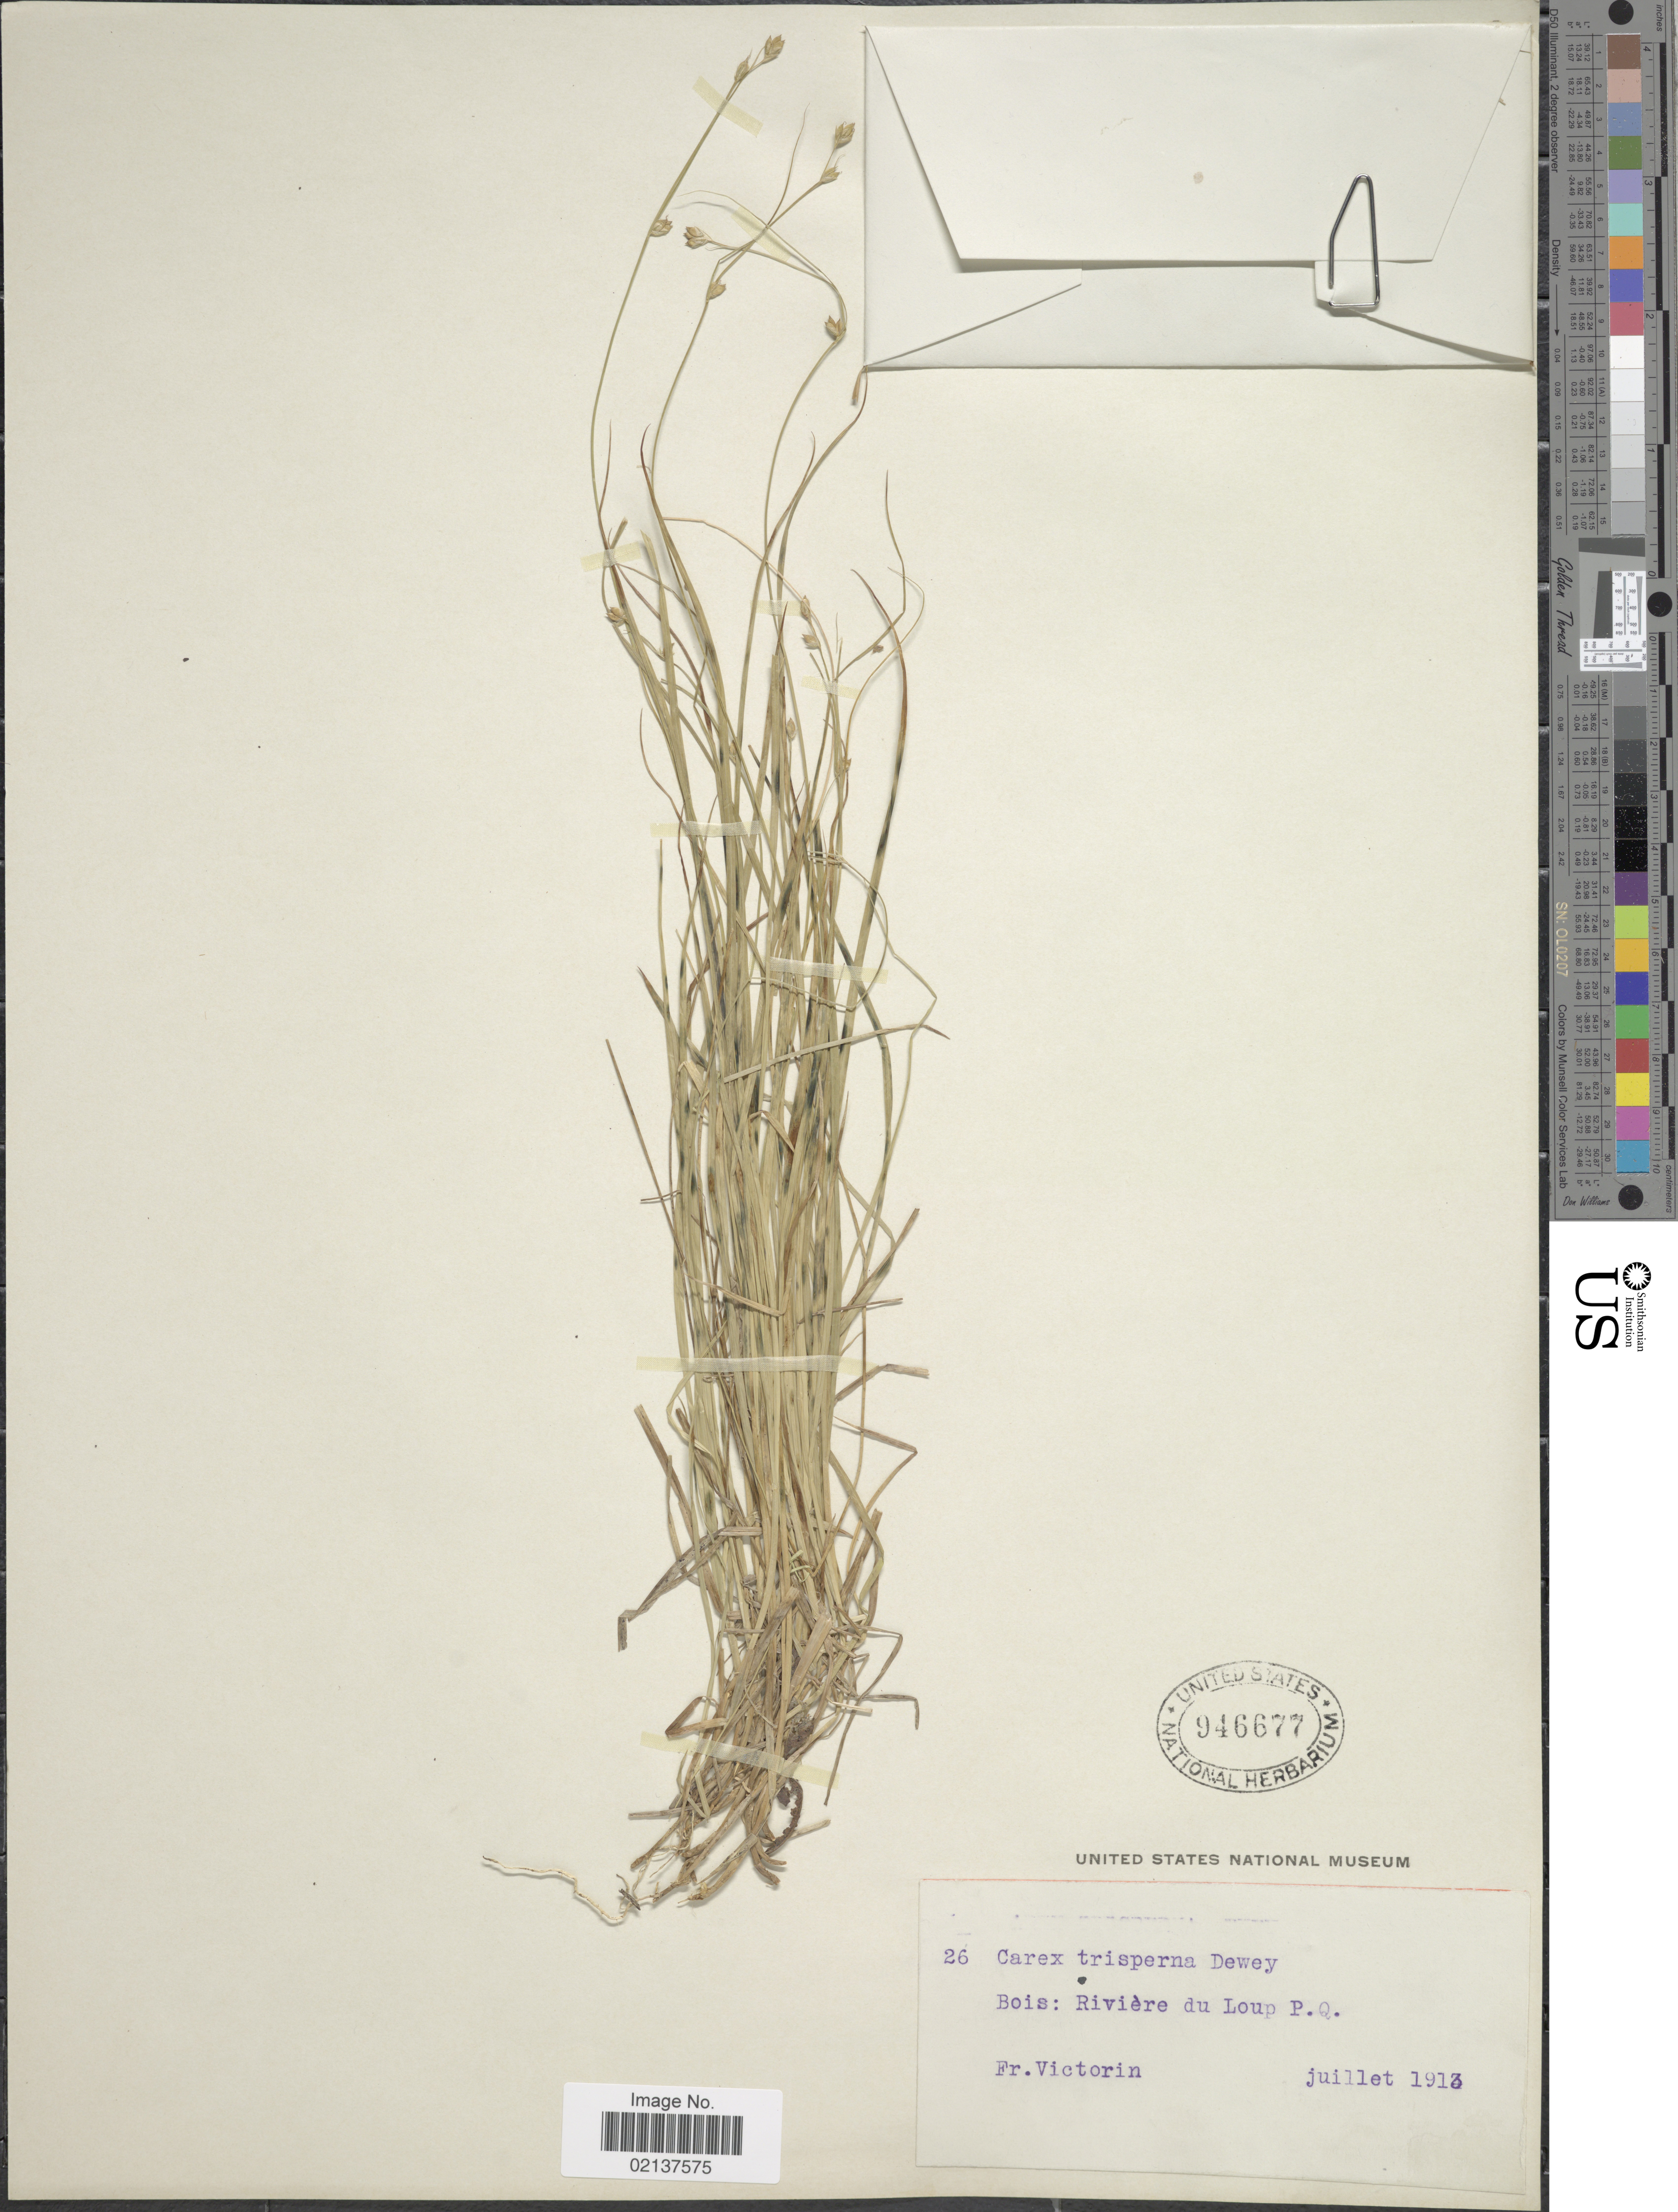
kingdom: Plantae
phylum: Tracheophyta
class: Liliopsida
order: Poales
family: Cyperaceae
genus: Carex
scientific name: Carex trisperma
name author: Dewey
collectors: Fr. Marie-Victorin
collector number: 26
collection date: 1913-07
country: Canada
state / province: Quebec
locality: Bois: Riviere du Loup P.Q.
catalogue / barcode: US 946677